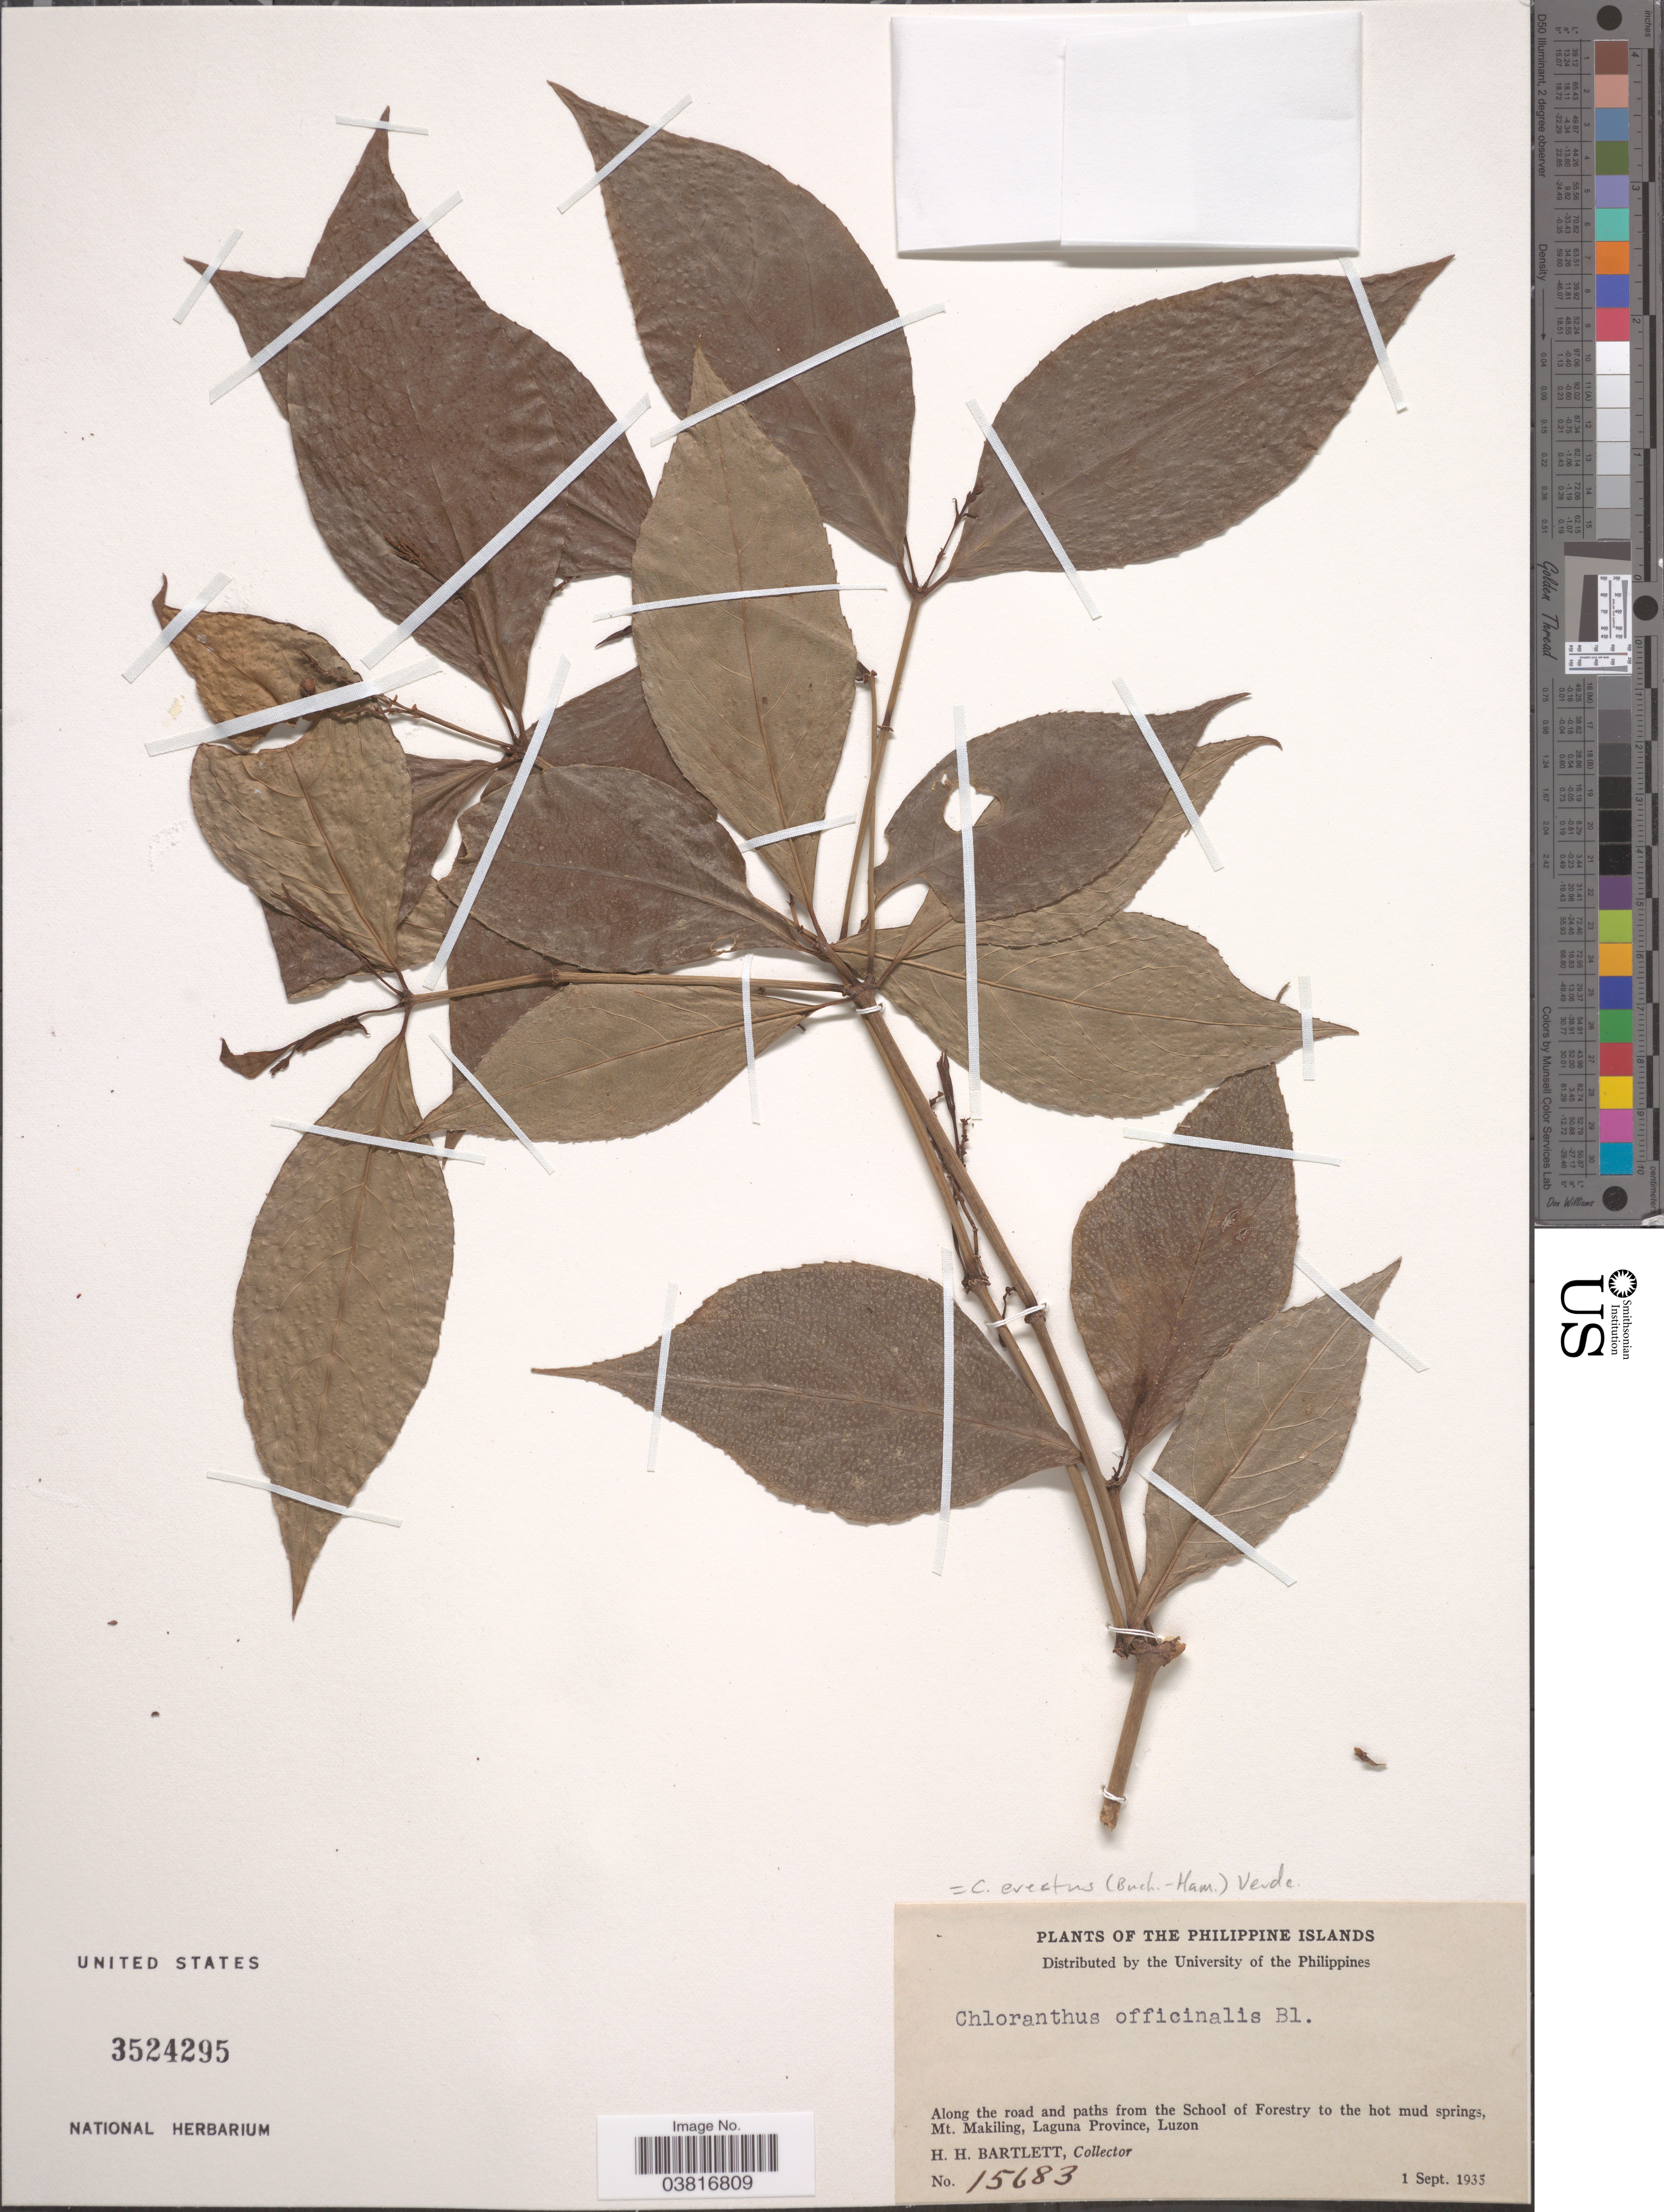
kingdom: Plantae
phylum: Tracheophyta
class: Magnoliopsida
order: Chloranthales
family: Chloranthaceae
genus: Chloranthus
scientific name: Chloranthus erectus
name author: (Buch.-Ham.) Verdc.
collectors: H. H. Bartlett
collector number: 15683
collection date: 1935-09-01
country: Philippines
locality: Philippine Islands. Along the road and paths from the School of Forestry to the hot mud springs, Mt. Makiling, Lagun Province, Luzon.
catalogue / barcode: US 3524295